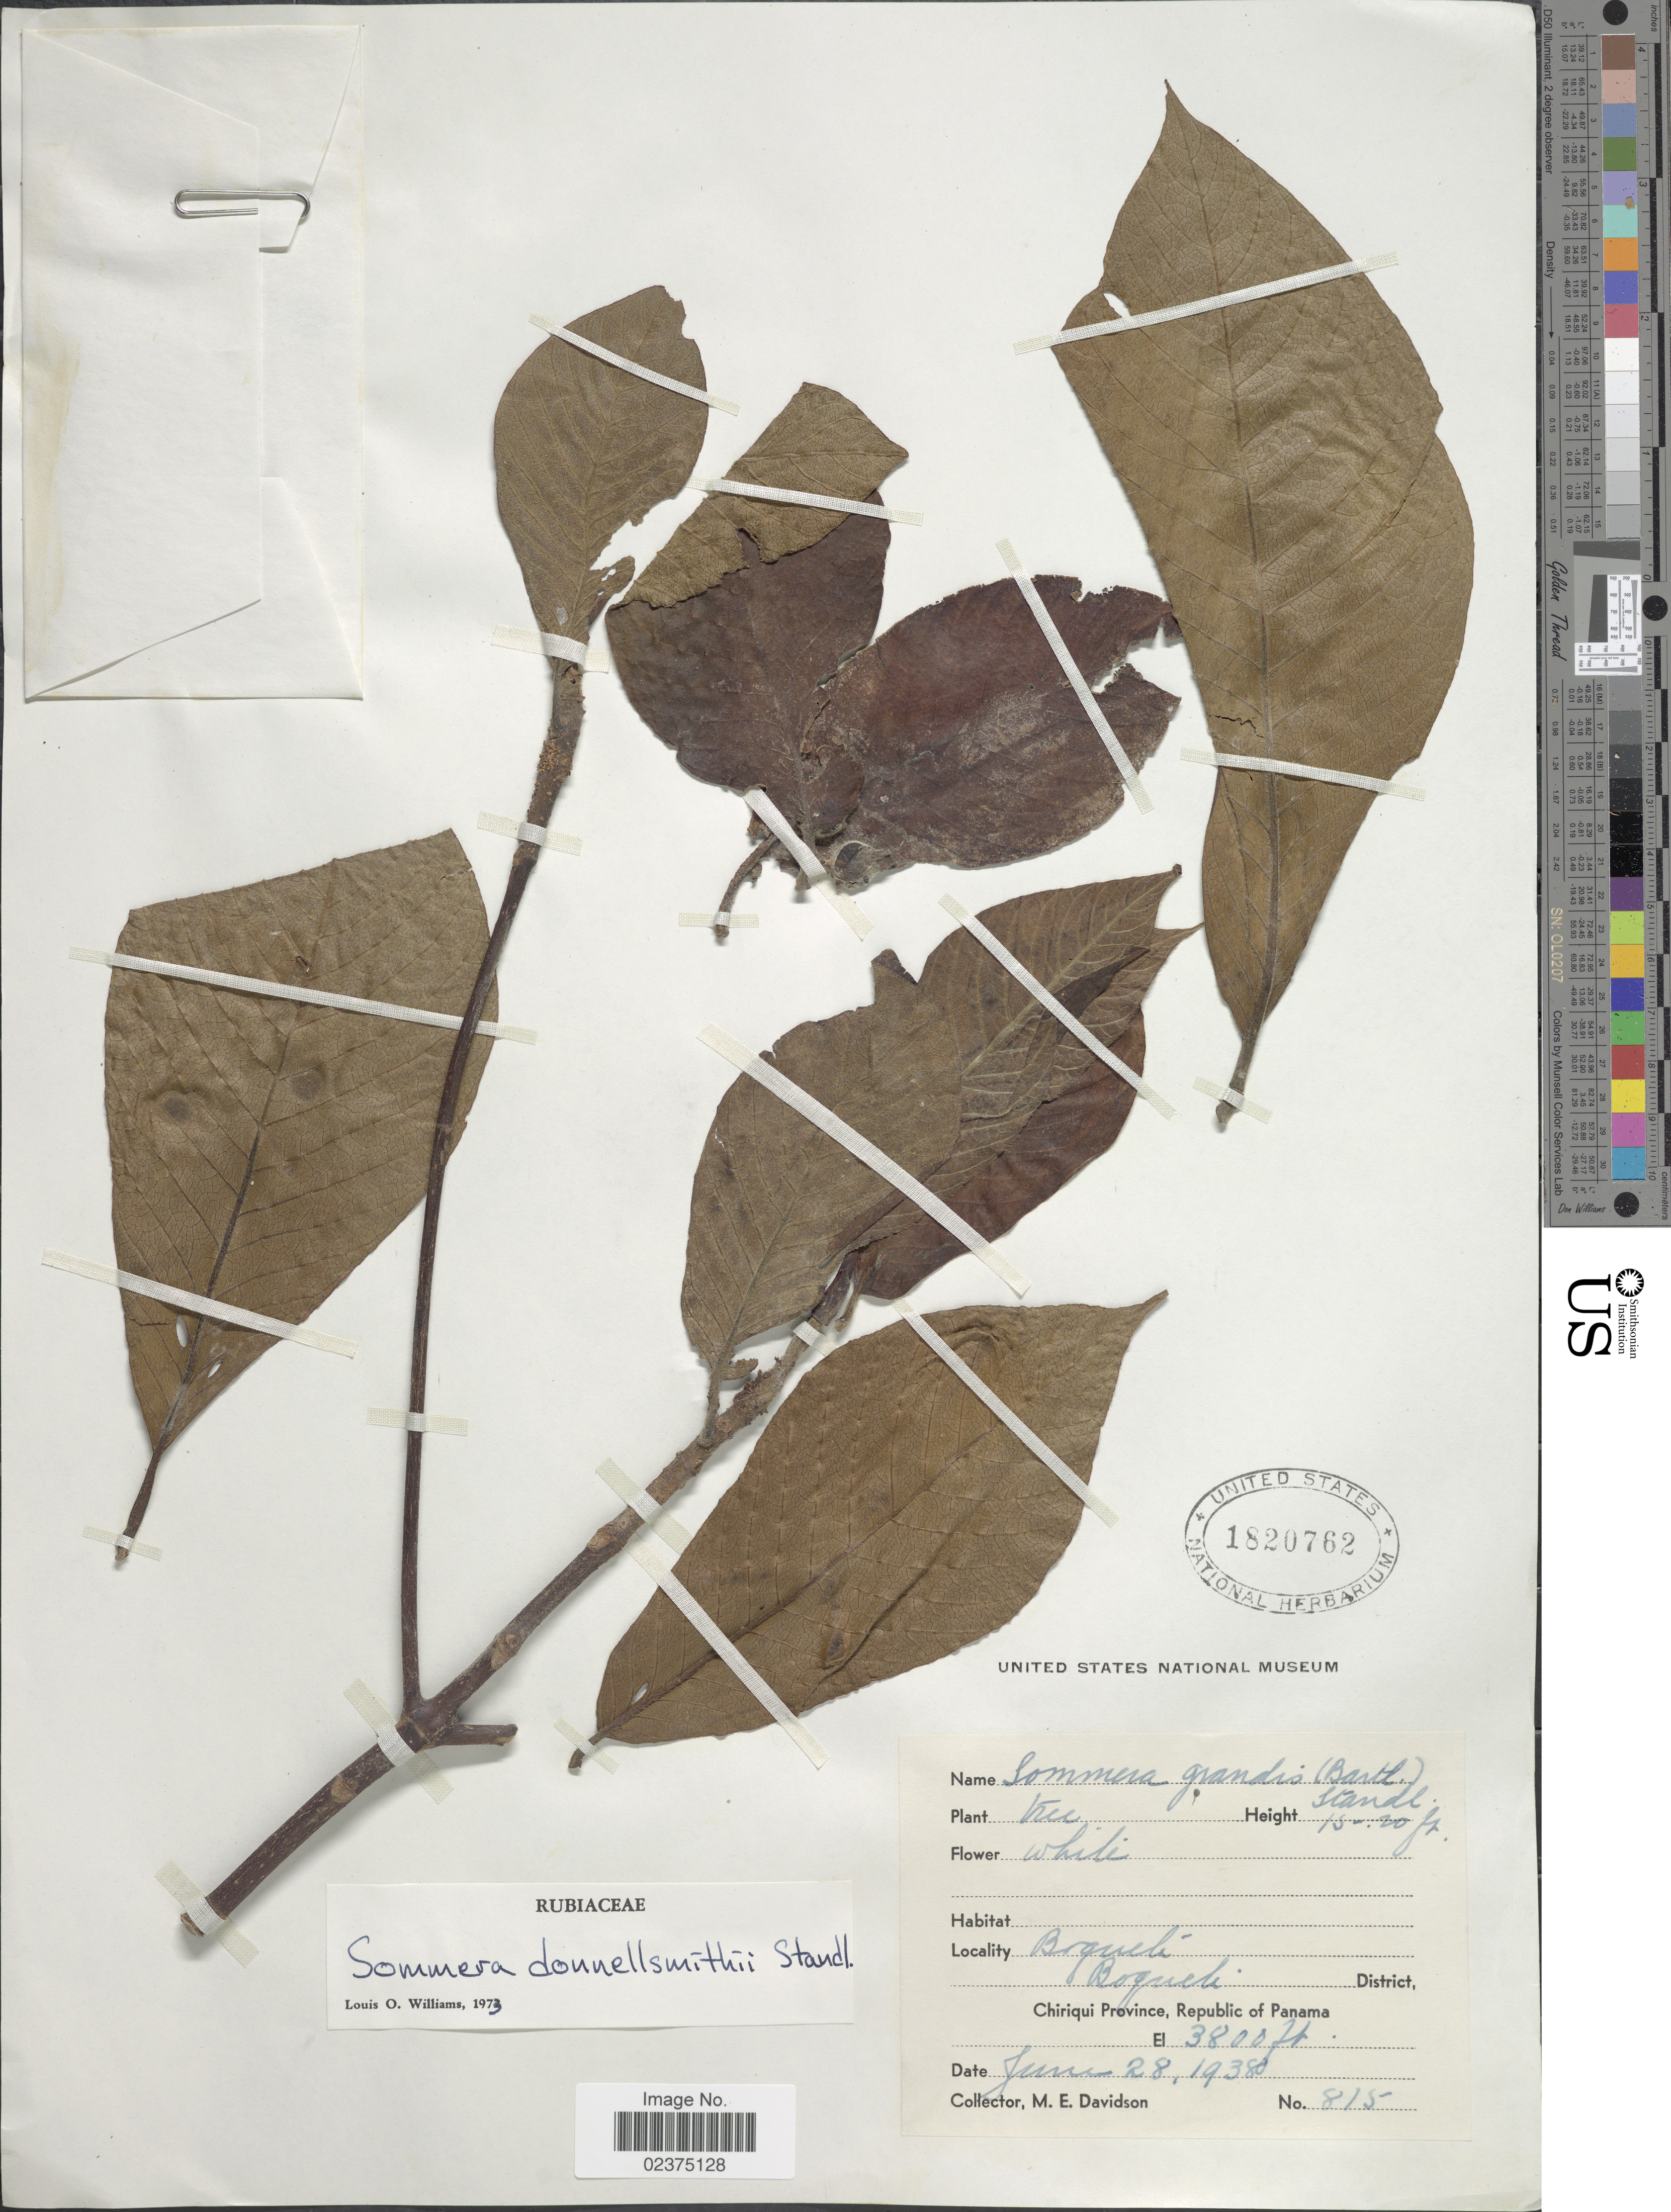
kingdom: Plantae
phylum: Tracheophyta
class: Magnoliopsida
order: Gentianales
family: Rubiaceae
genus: Sommera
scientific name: Sommera donnell-smithii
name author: Standl.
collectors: M. E. Davidson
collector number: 815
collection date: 1938-06-28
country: Panama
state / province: Chiriqui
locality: Boquete, Boquete District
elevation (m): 1158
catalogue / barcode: US 1820762